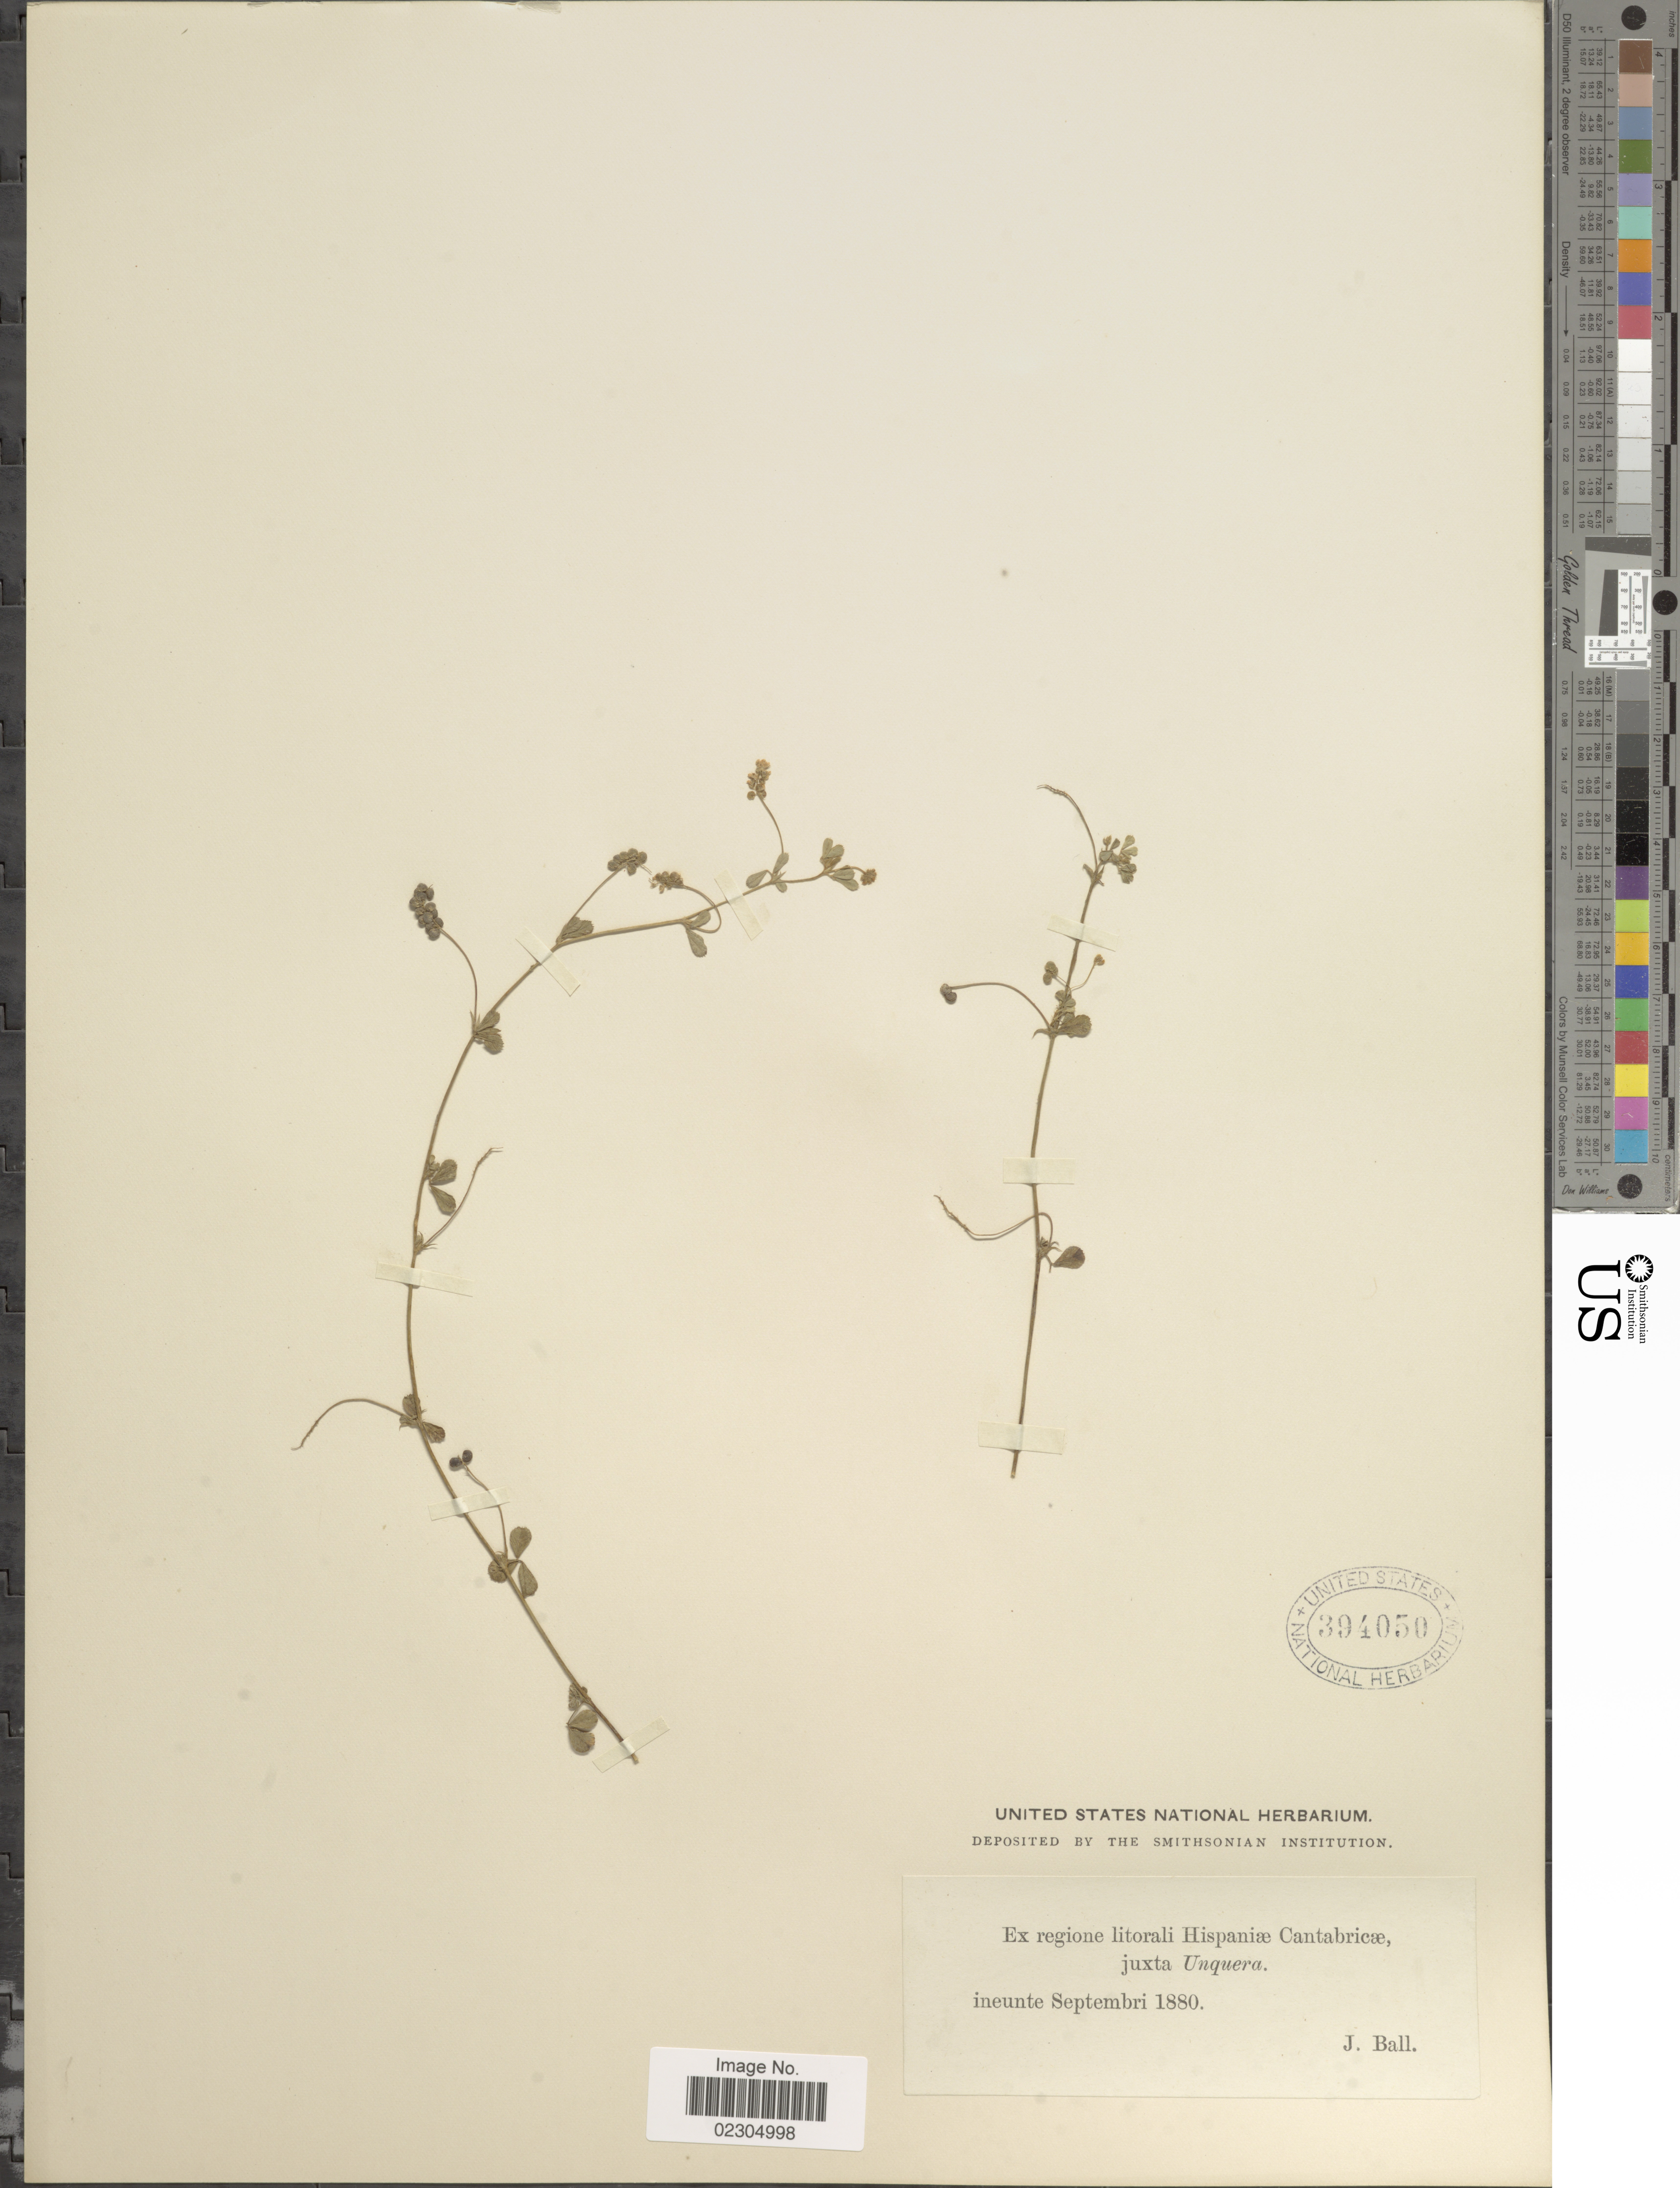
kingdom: Plantae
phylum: Tracheophyta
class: Magnoliopsida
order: Fabales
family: Fabaceae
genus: Trifolium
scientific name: Trifolium sp.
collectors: J. Ball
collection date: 1880-09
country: Spain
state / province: Cantabria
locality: Ex regione litorali Hispaniae Cantabricae, juxta Unquera.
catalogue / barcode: US 394050